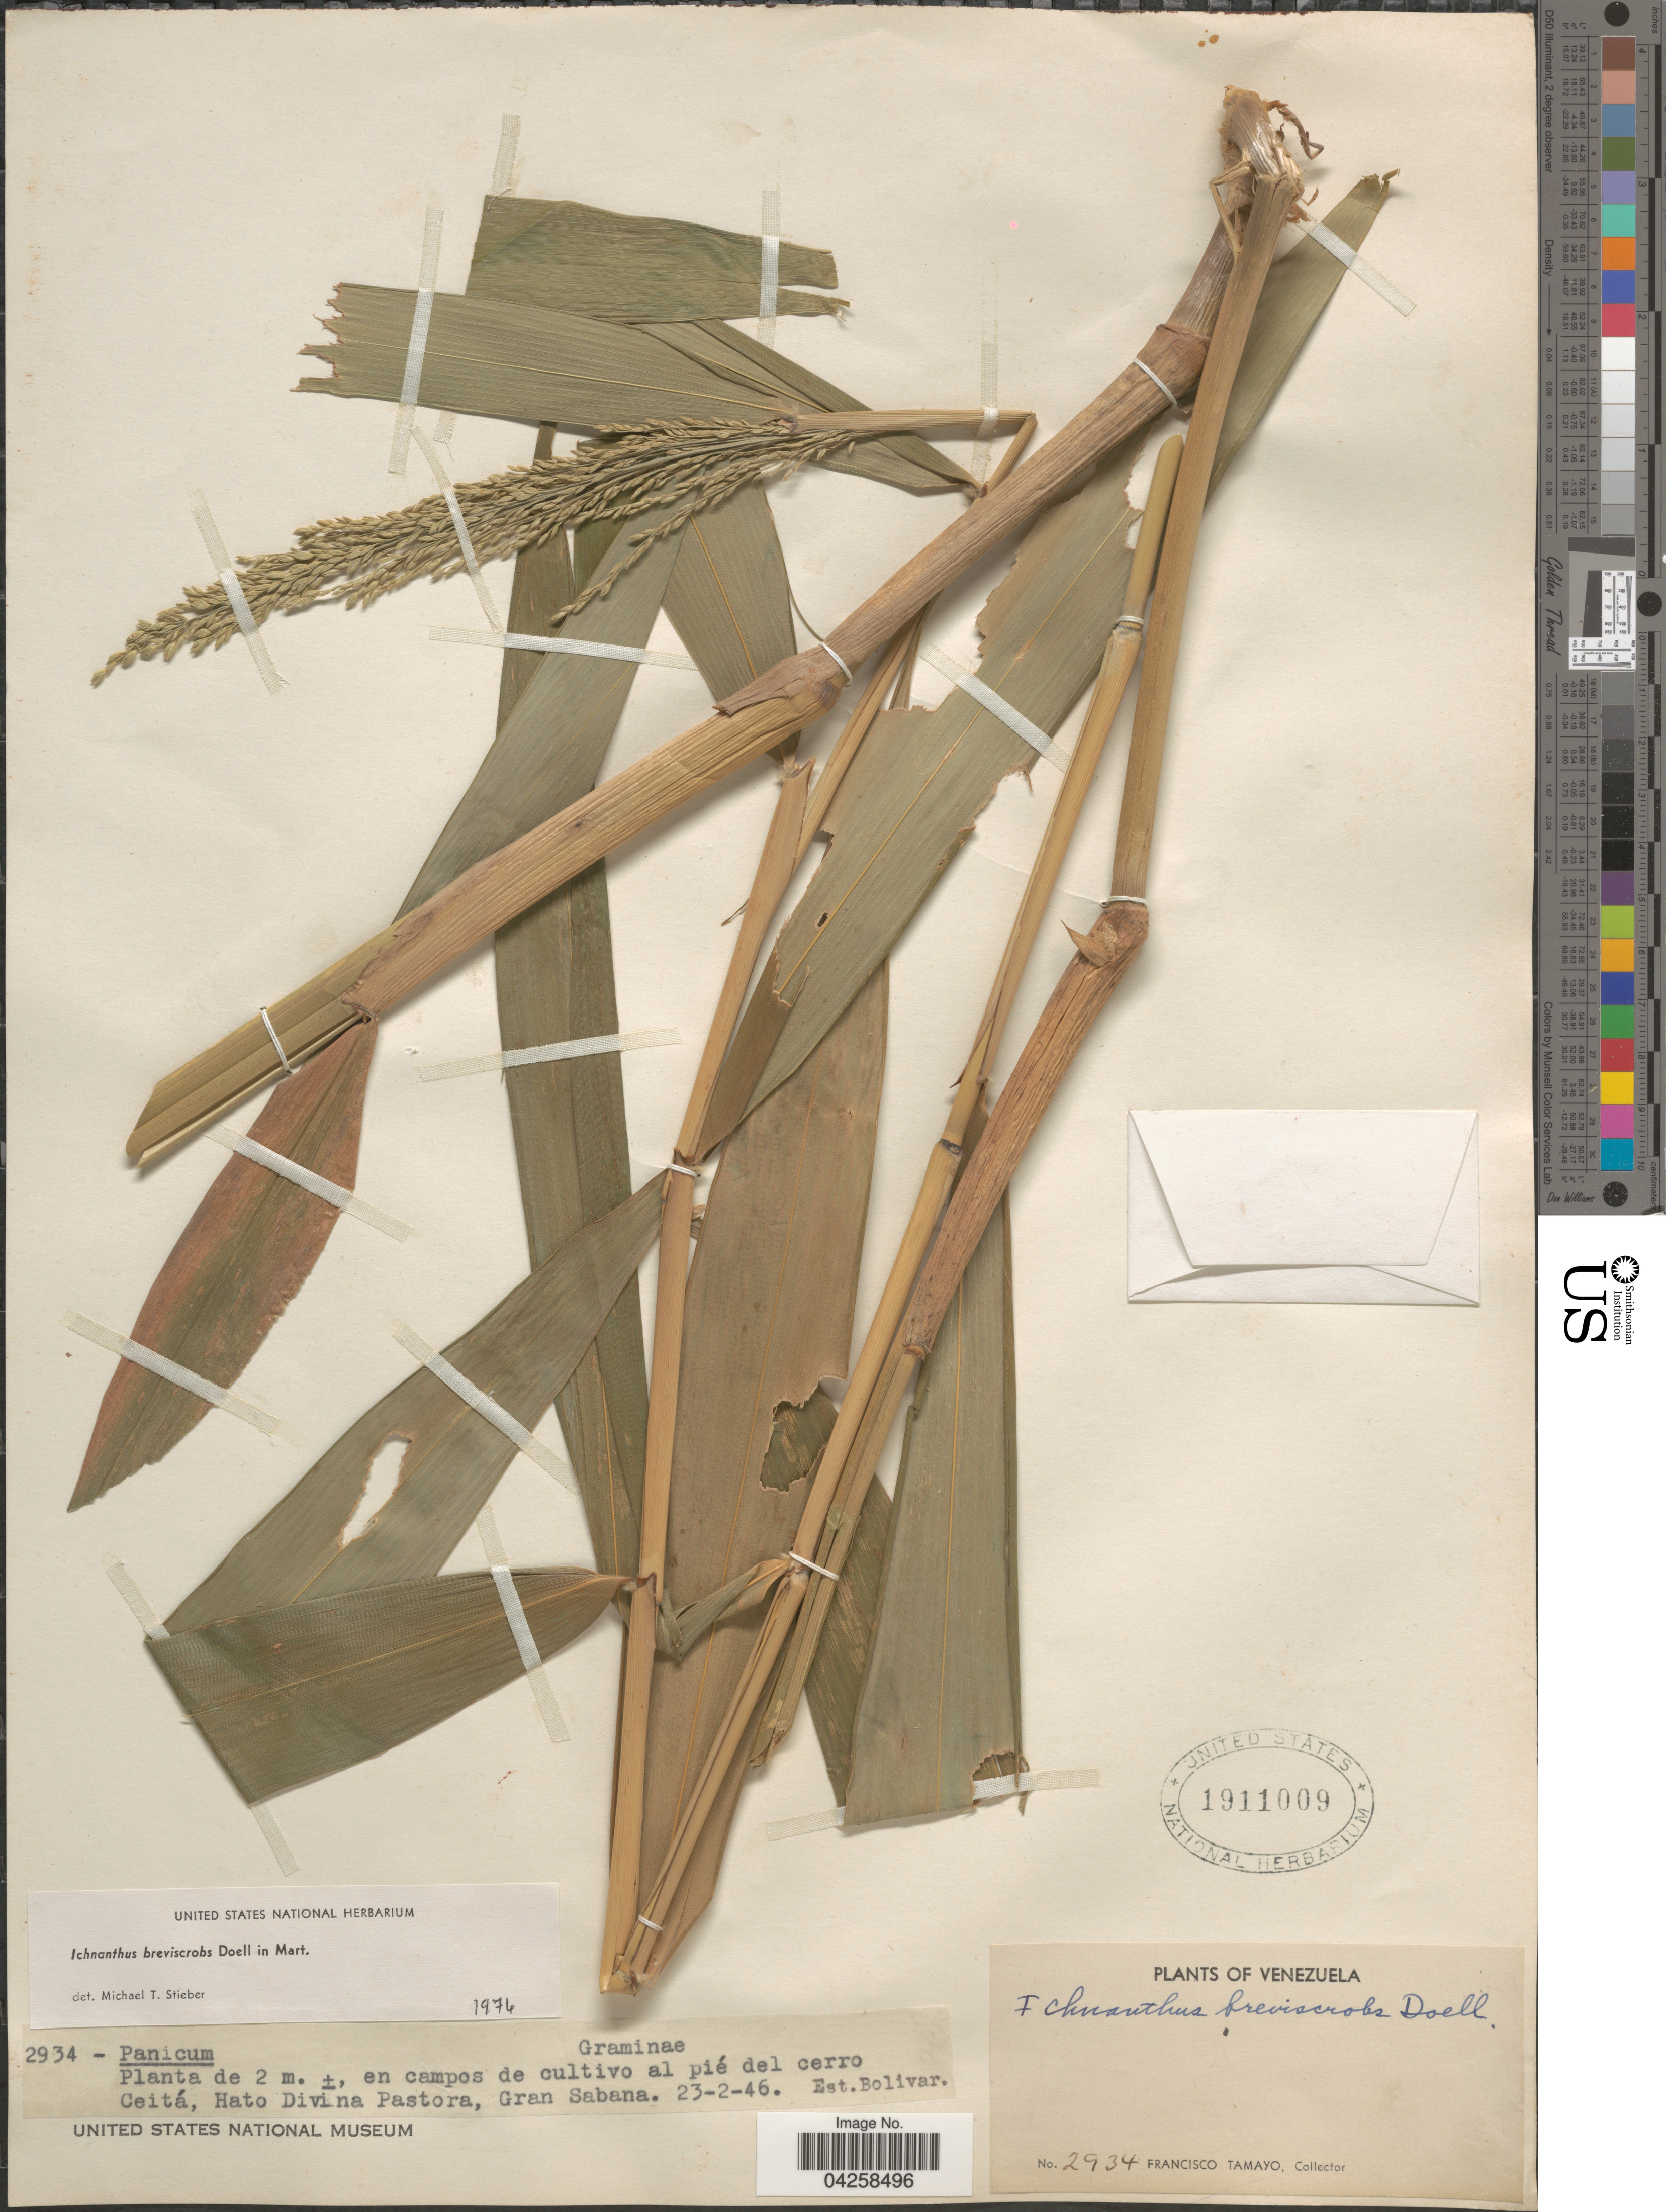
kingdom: Plantae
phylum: Tracheophyta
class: Liliopsida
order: Poales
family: Poaceae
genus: Ichnanthus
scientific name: Ichnanthus breviscrobs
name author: Döll in Mart.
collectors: F. Tamayo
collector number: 2934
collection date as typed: Transcribed d/m/y: 23/2/46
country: Venezuela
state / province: Bolivar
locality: En campos de cultivo al pié del cerro Ceitá, Hato Divina Pastora, Gran Sabana.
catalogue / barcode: US 1911009